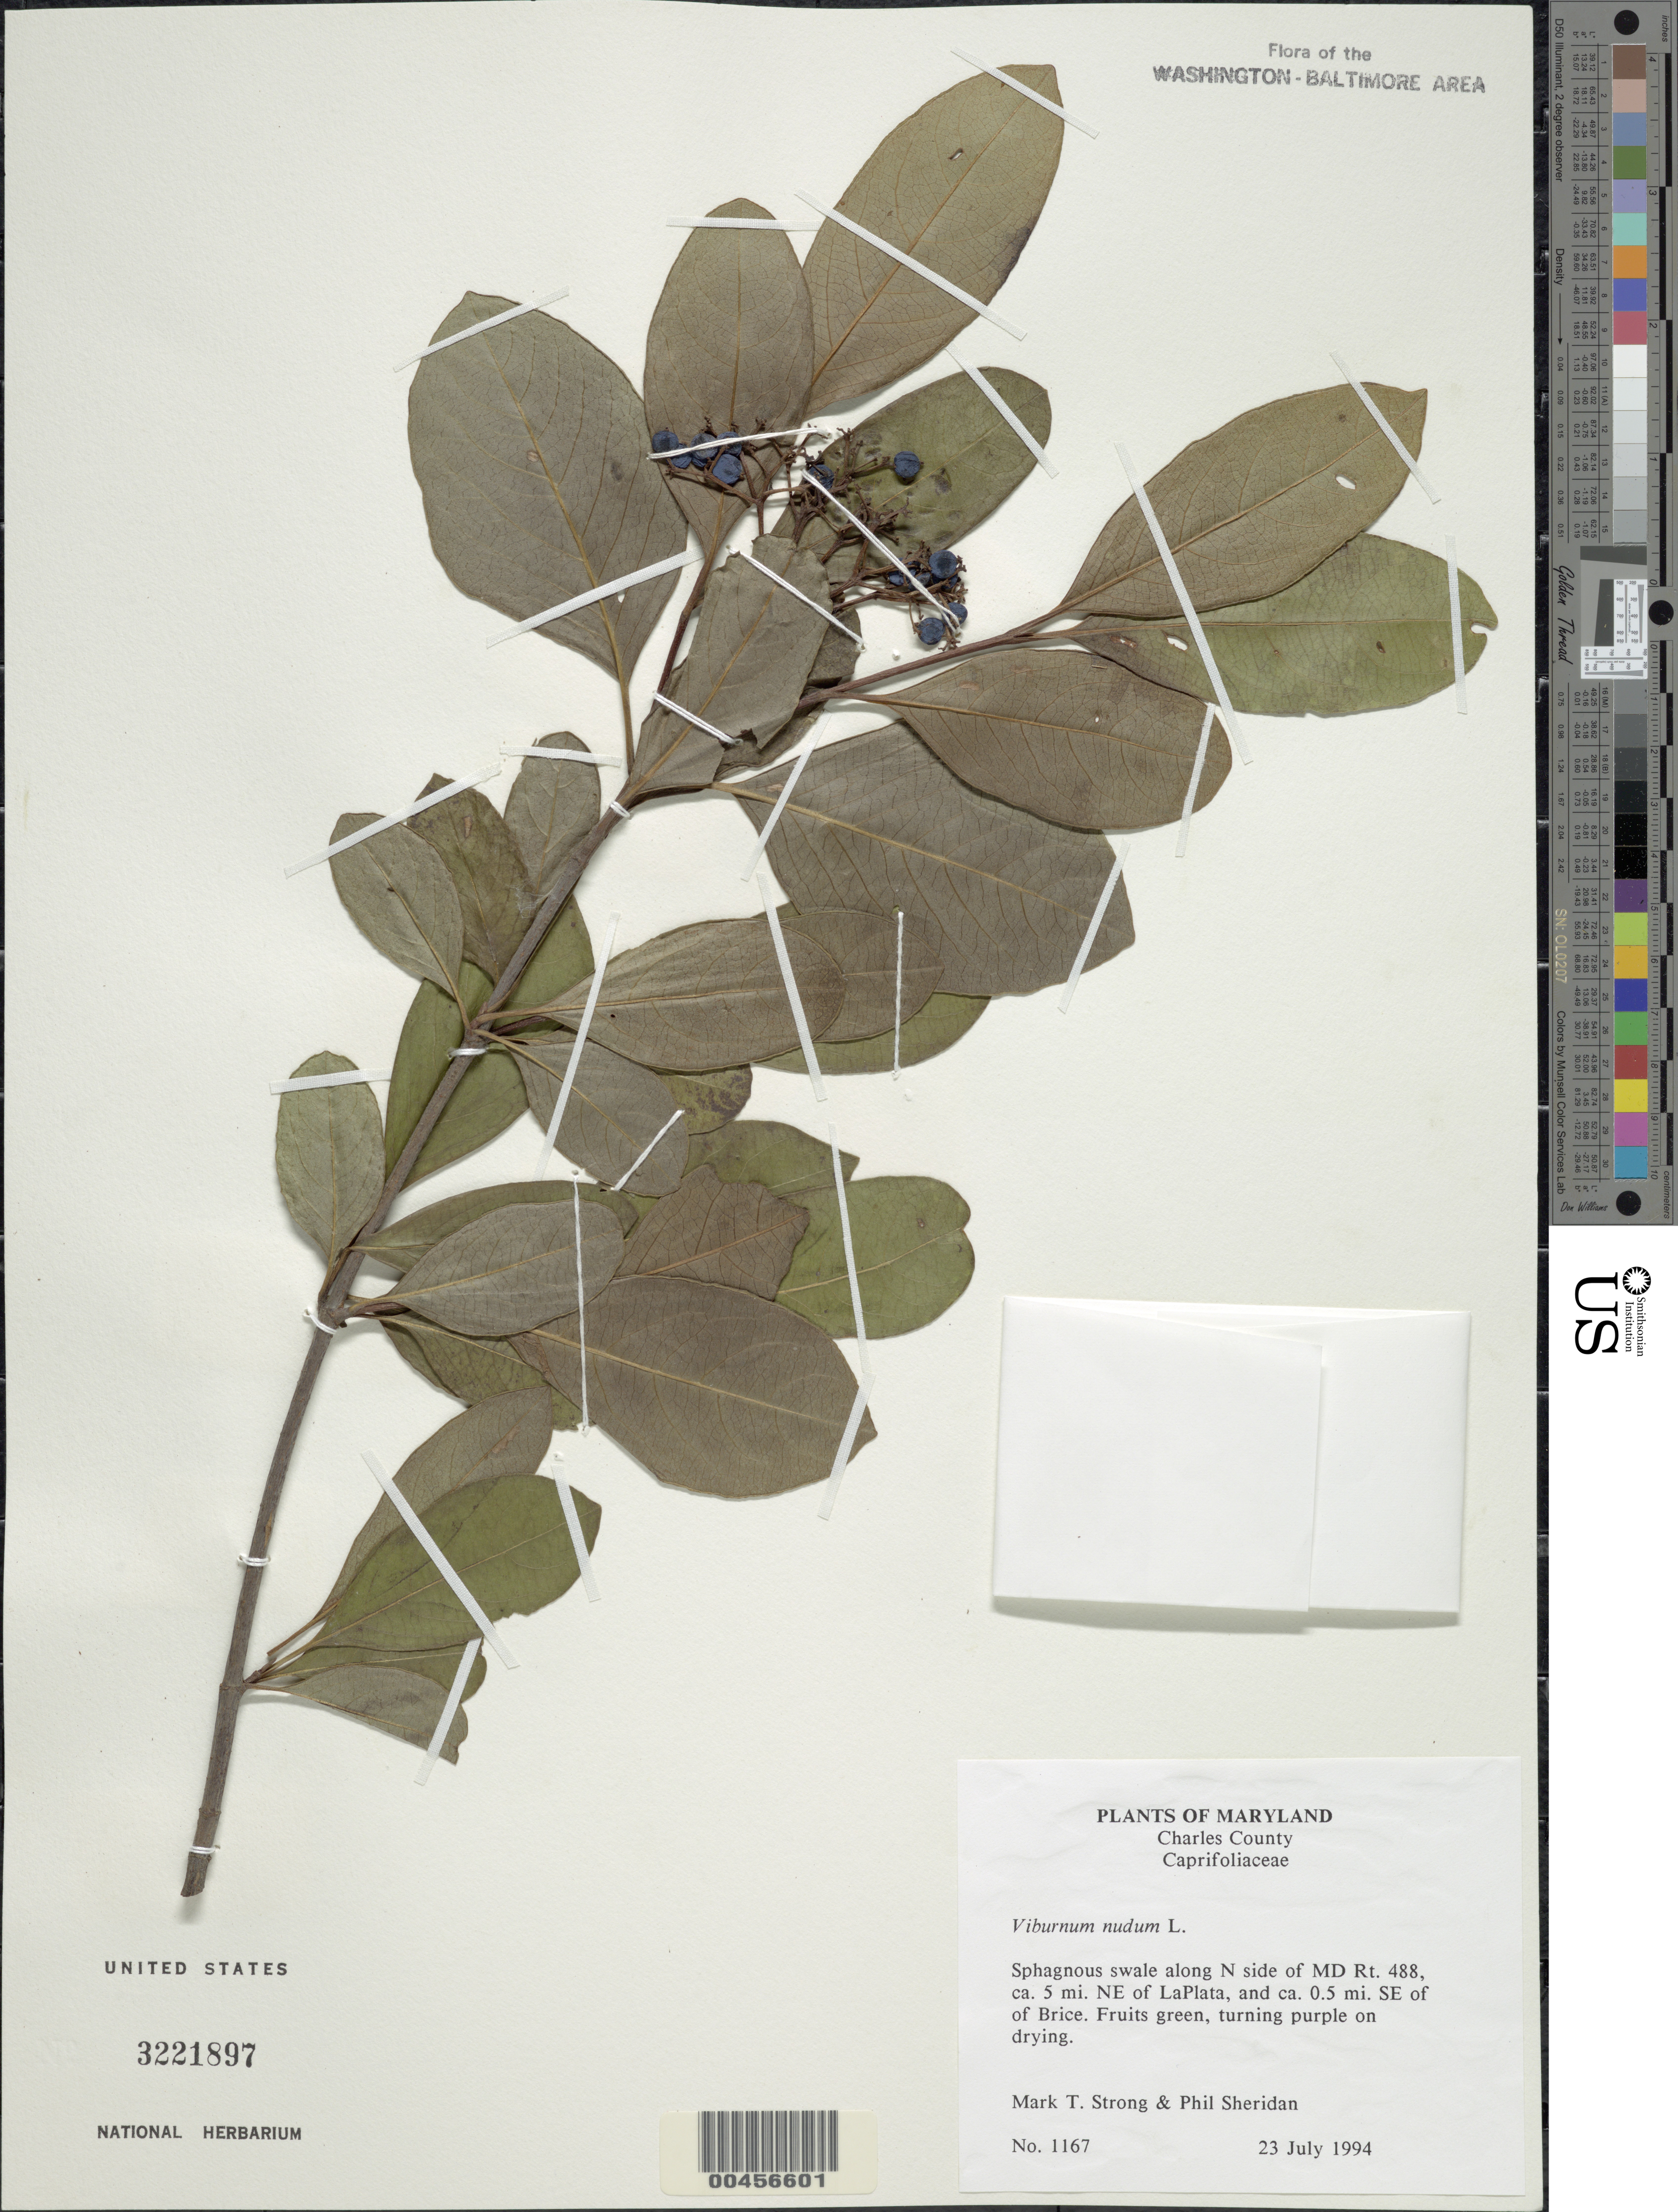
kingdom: Plantae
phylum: Tracheophyta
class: Magnoliopsida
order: Dipsacales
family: Viburnaceae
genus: Viburnum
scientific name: Viburnum nudum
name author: L.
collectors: M. T. Strong & P. Sheridan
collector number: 1167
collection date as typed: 23 Jul 1994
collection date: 1994-07-23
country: United States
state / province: Maryland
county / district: Charles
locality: Piney Branch, S of Piney Church, S of Waldorf, NE of La Plata, N of Brice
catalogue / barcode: US 3221897